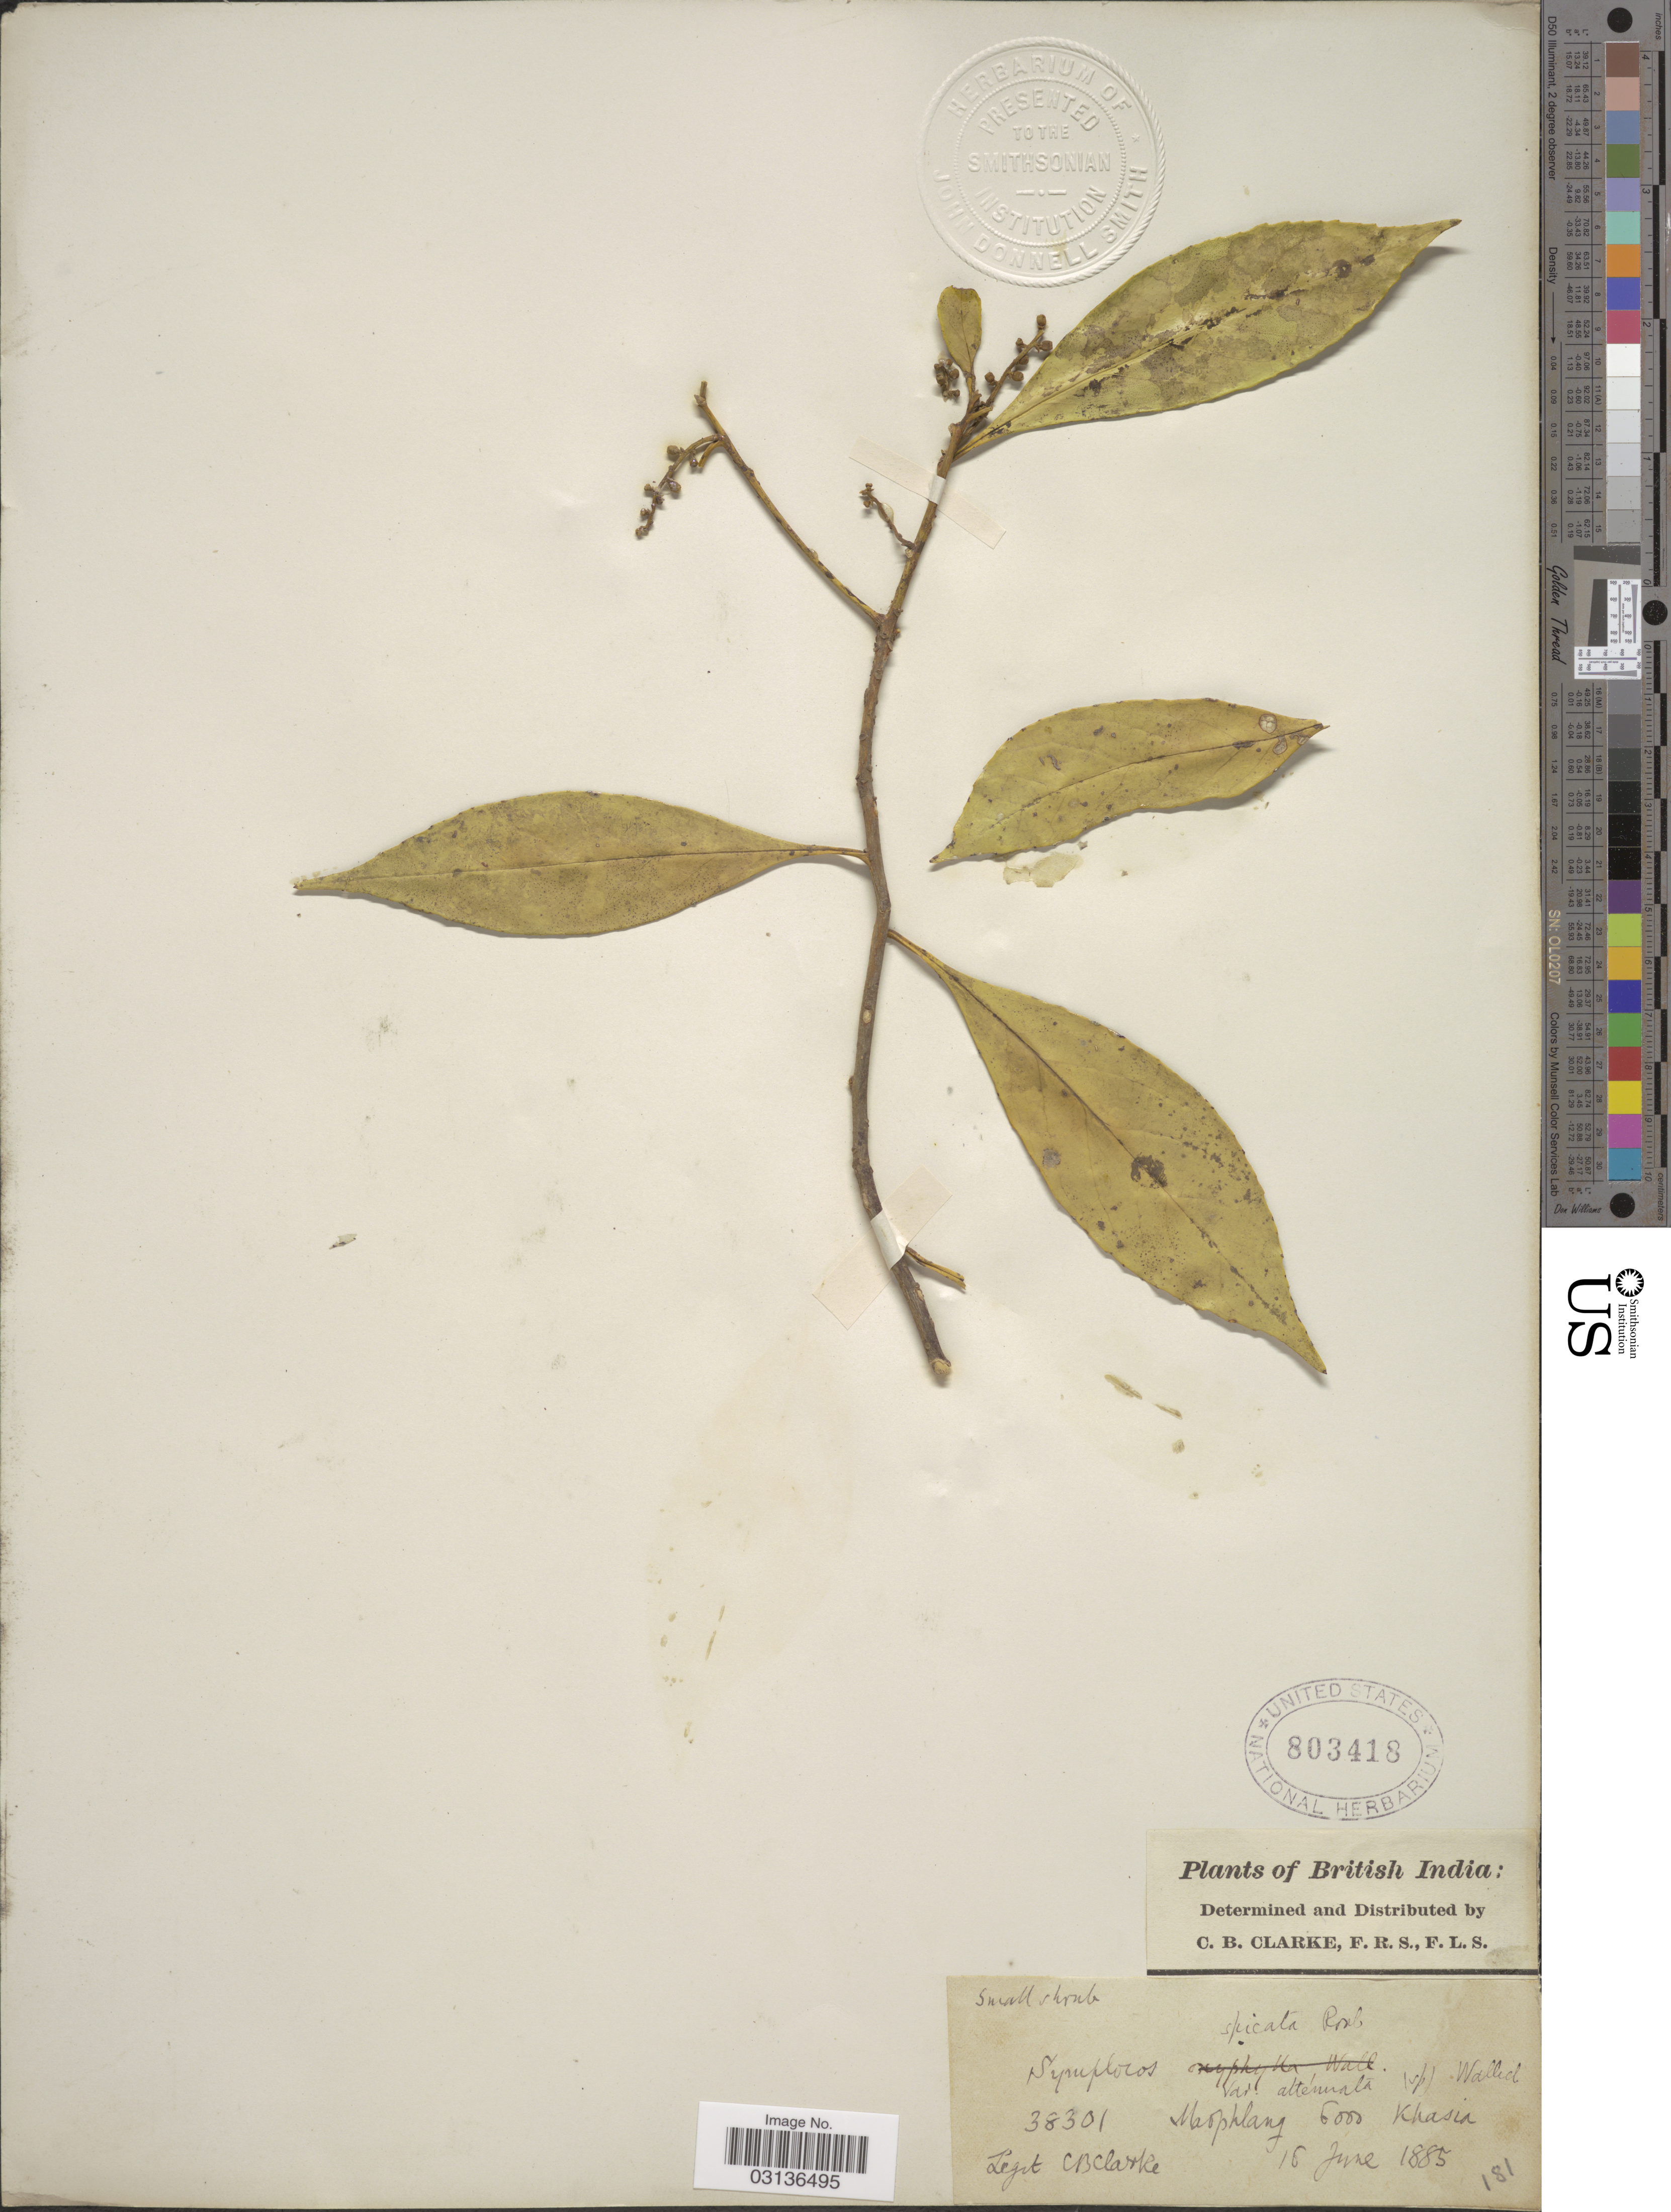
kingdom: Plantae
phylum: Tracheophyta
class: Magnoliopsida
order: Ericales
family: Symplocaceae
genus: Symplocos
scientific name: Symplocos cochinchinensis subsp. laurina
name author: (Retz.) Noot.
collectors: C. B. Clarke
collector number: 38301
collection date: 1885-06-16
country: India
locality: Maophlang, Khasia.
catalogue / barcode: US 803418